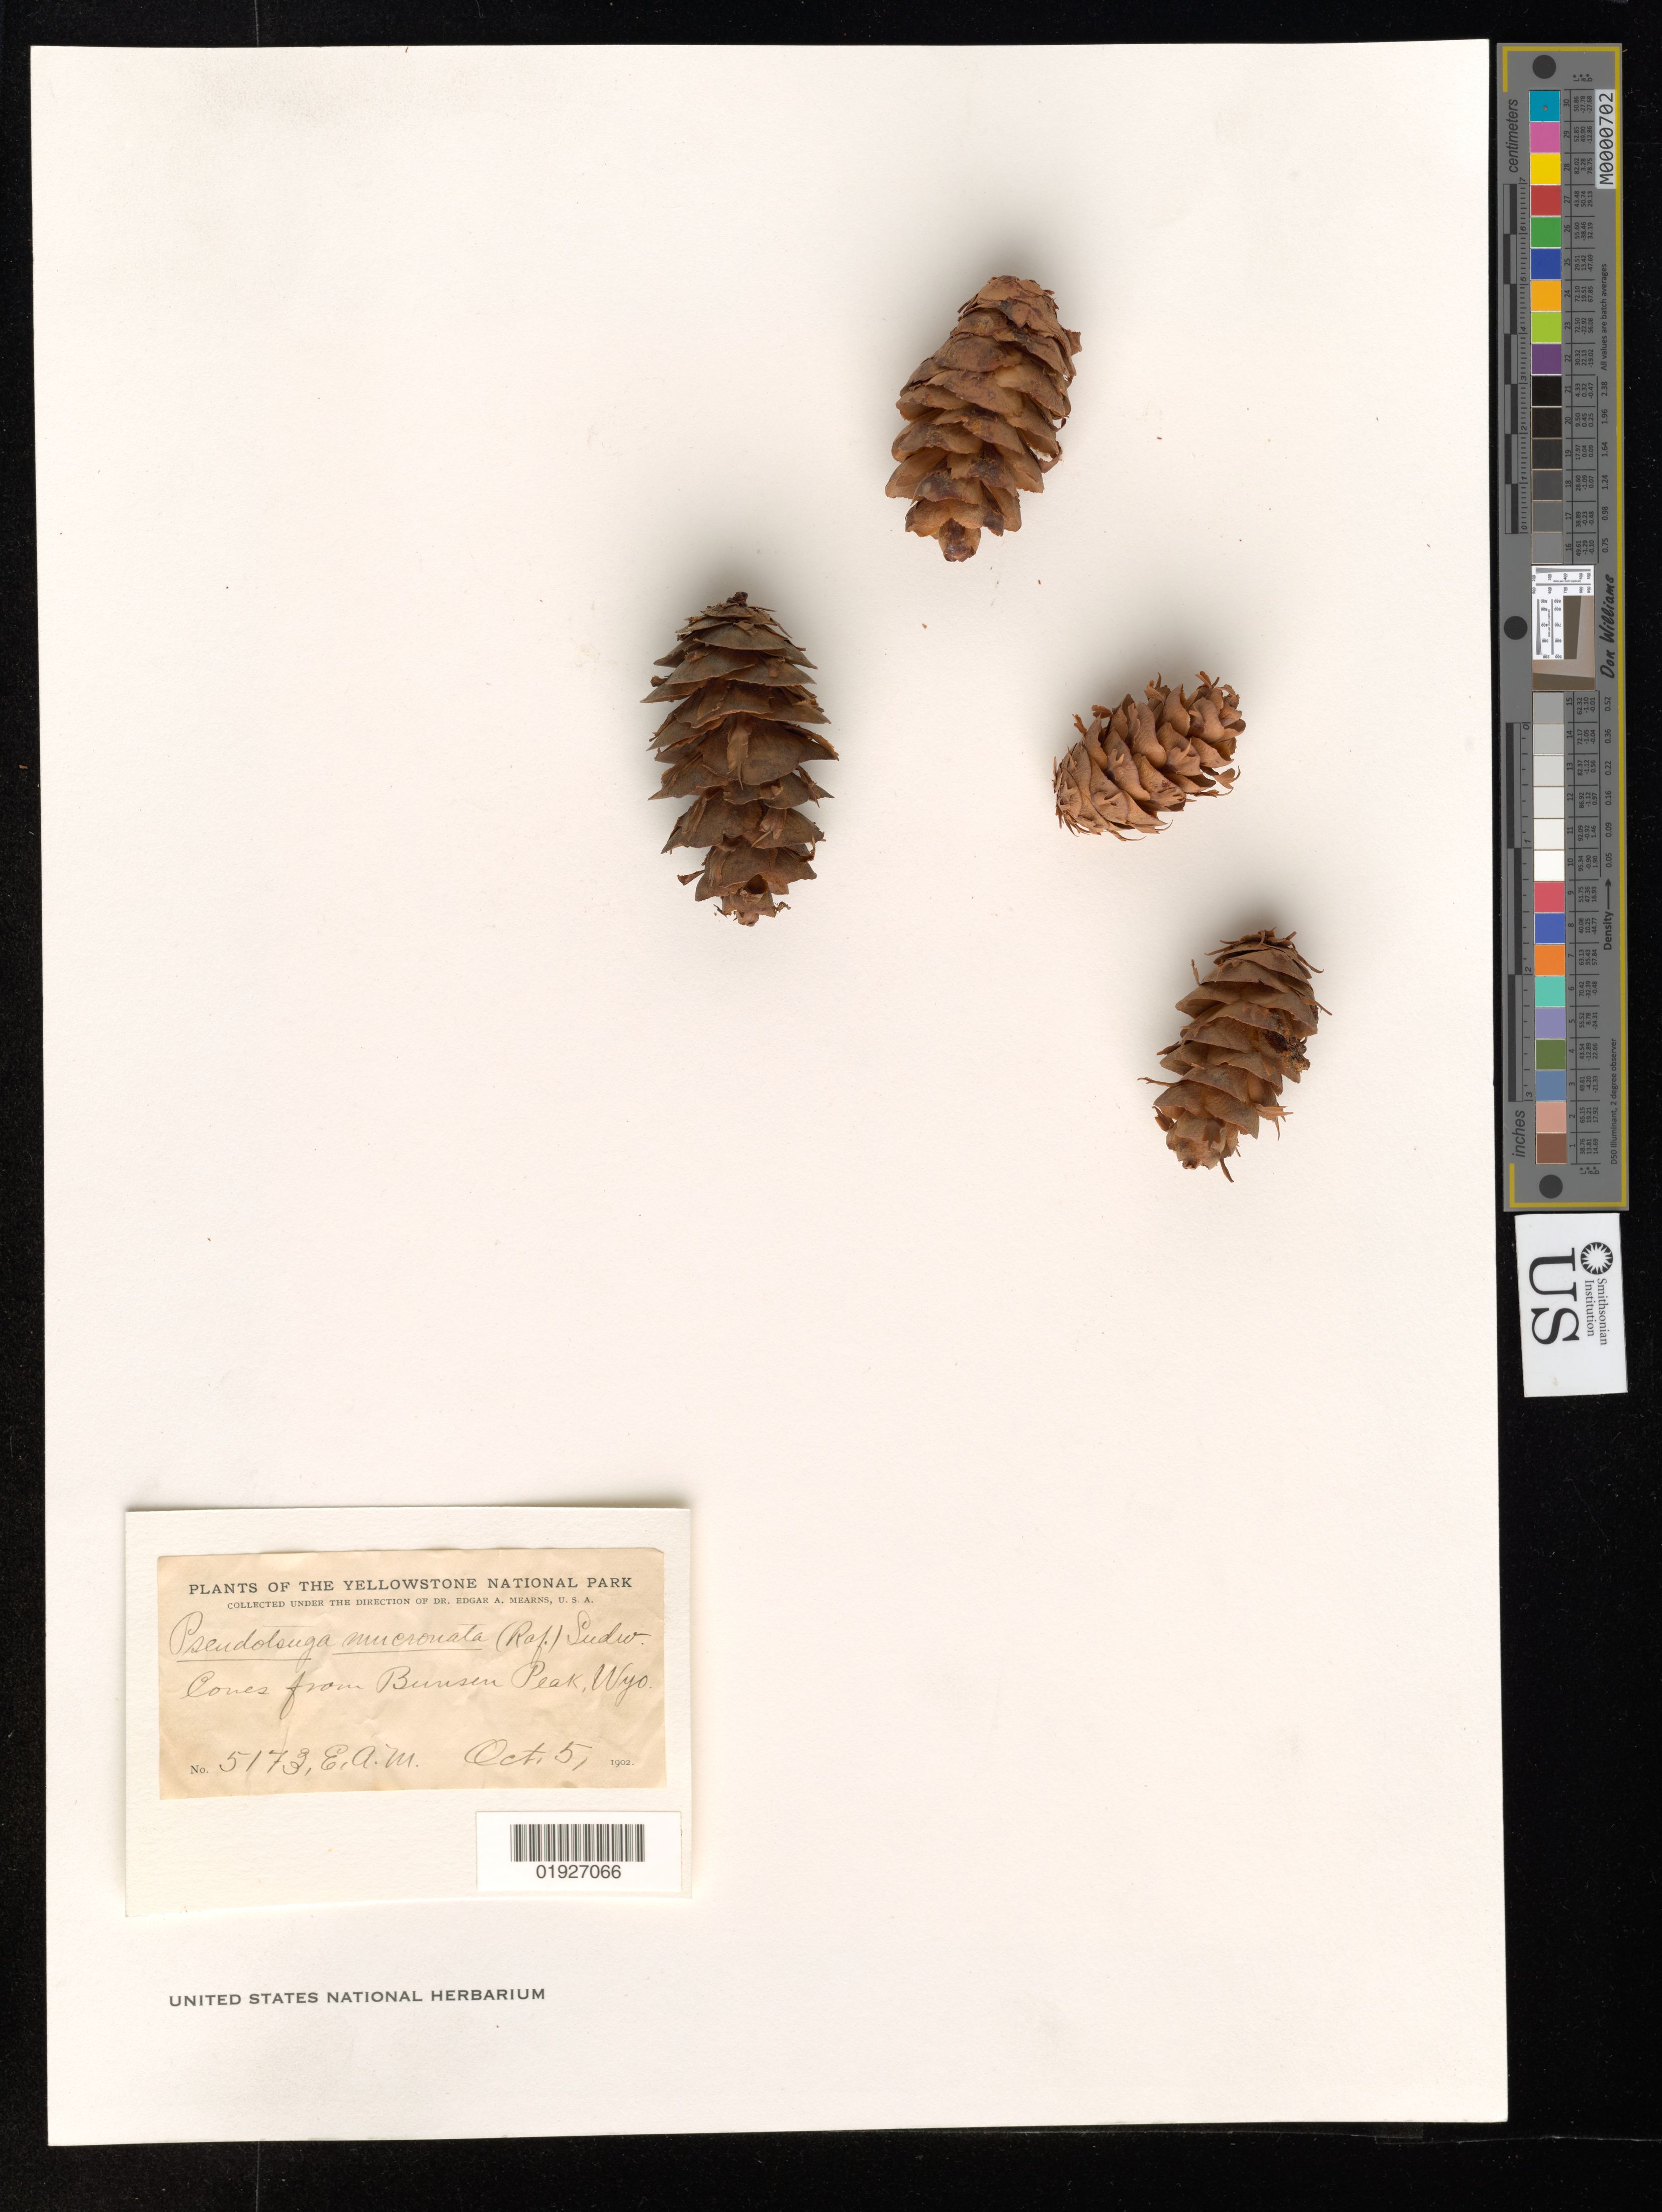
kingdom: Plantae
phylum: Tracheophyta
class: Pinopsida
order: Pinales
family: Pinaceae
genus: Pseudotsuga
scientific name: Pseudotsuga taxifolia var. glauca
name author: Sudw.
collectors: E. A. Mearns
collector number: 5173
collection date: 1902-10-05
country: United States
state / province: Wyoming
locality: Yellowstone National Park, Bunsen Peak